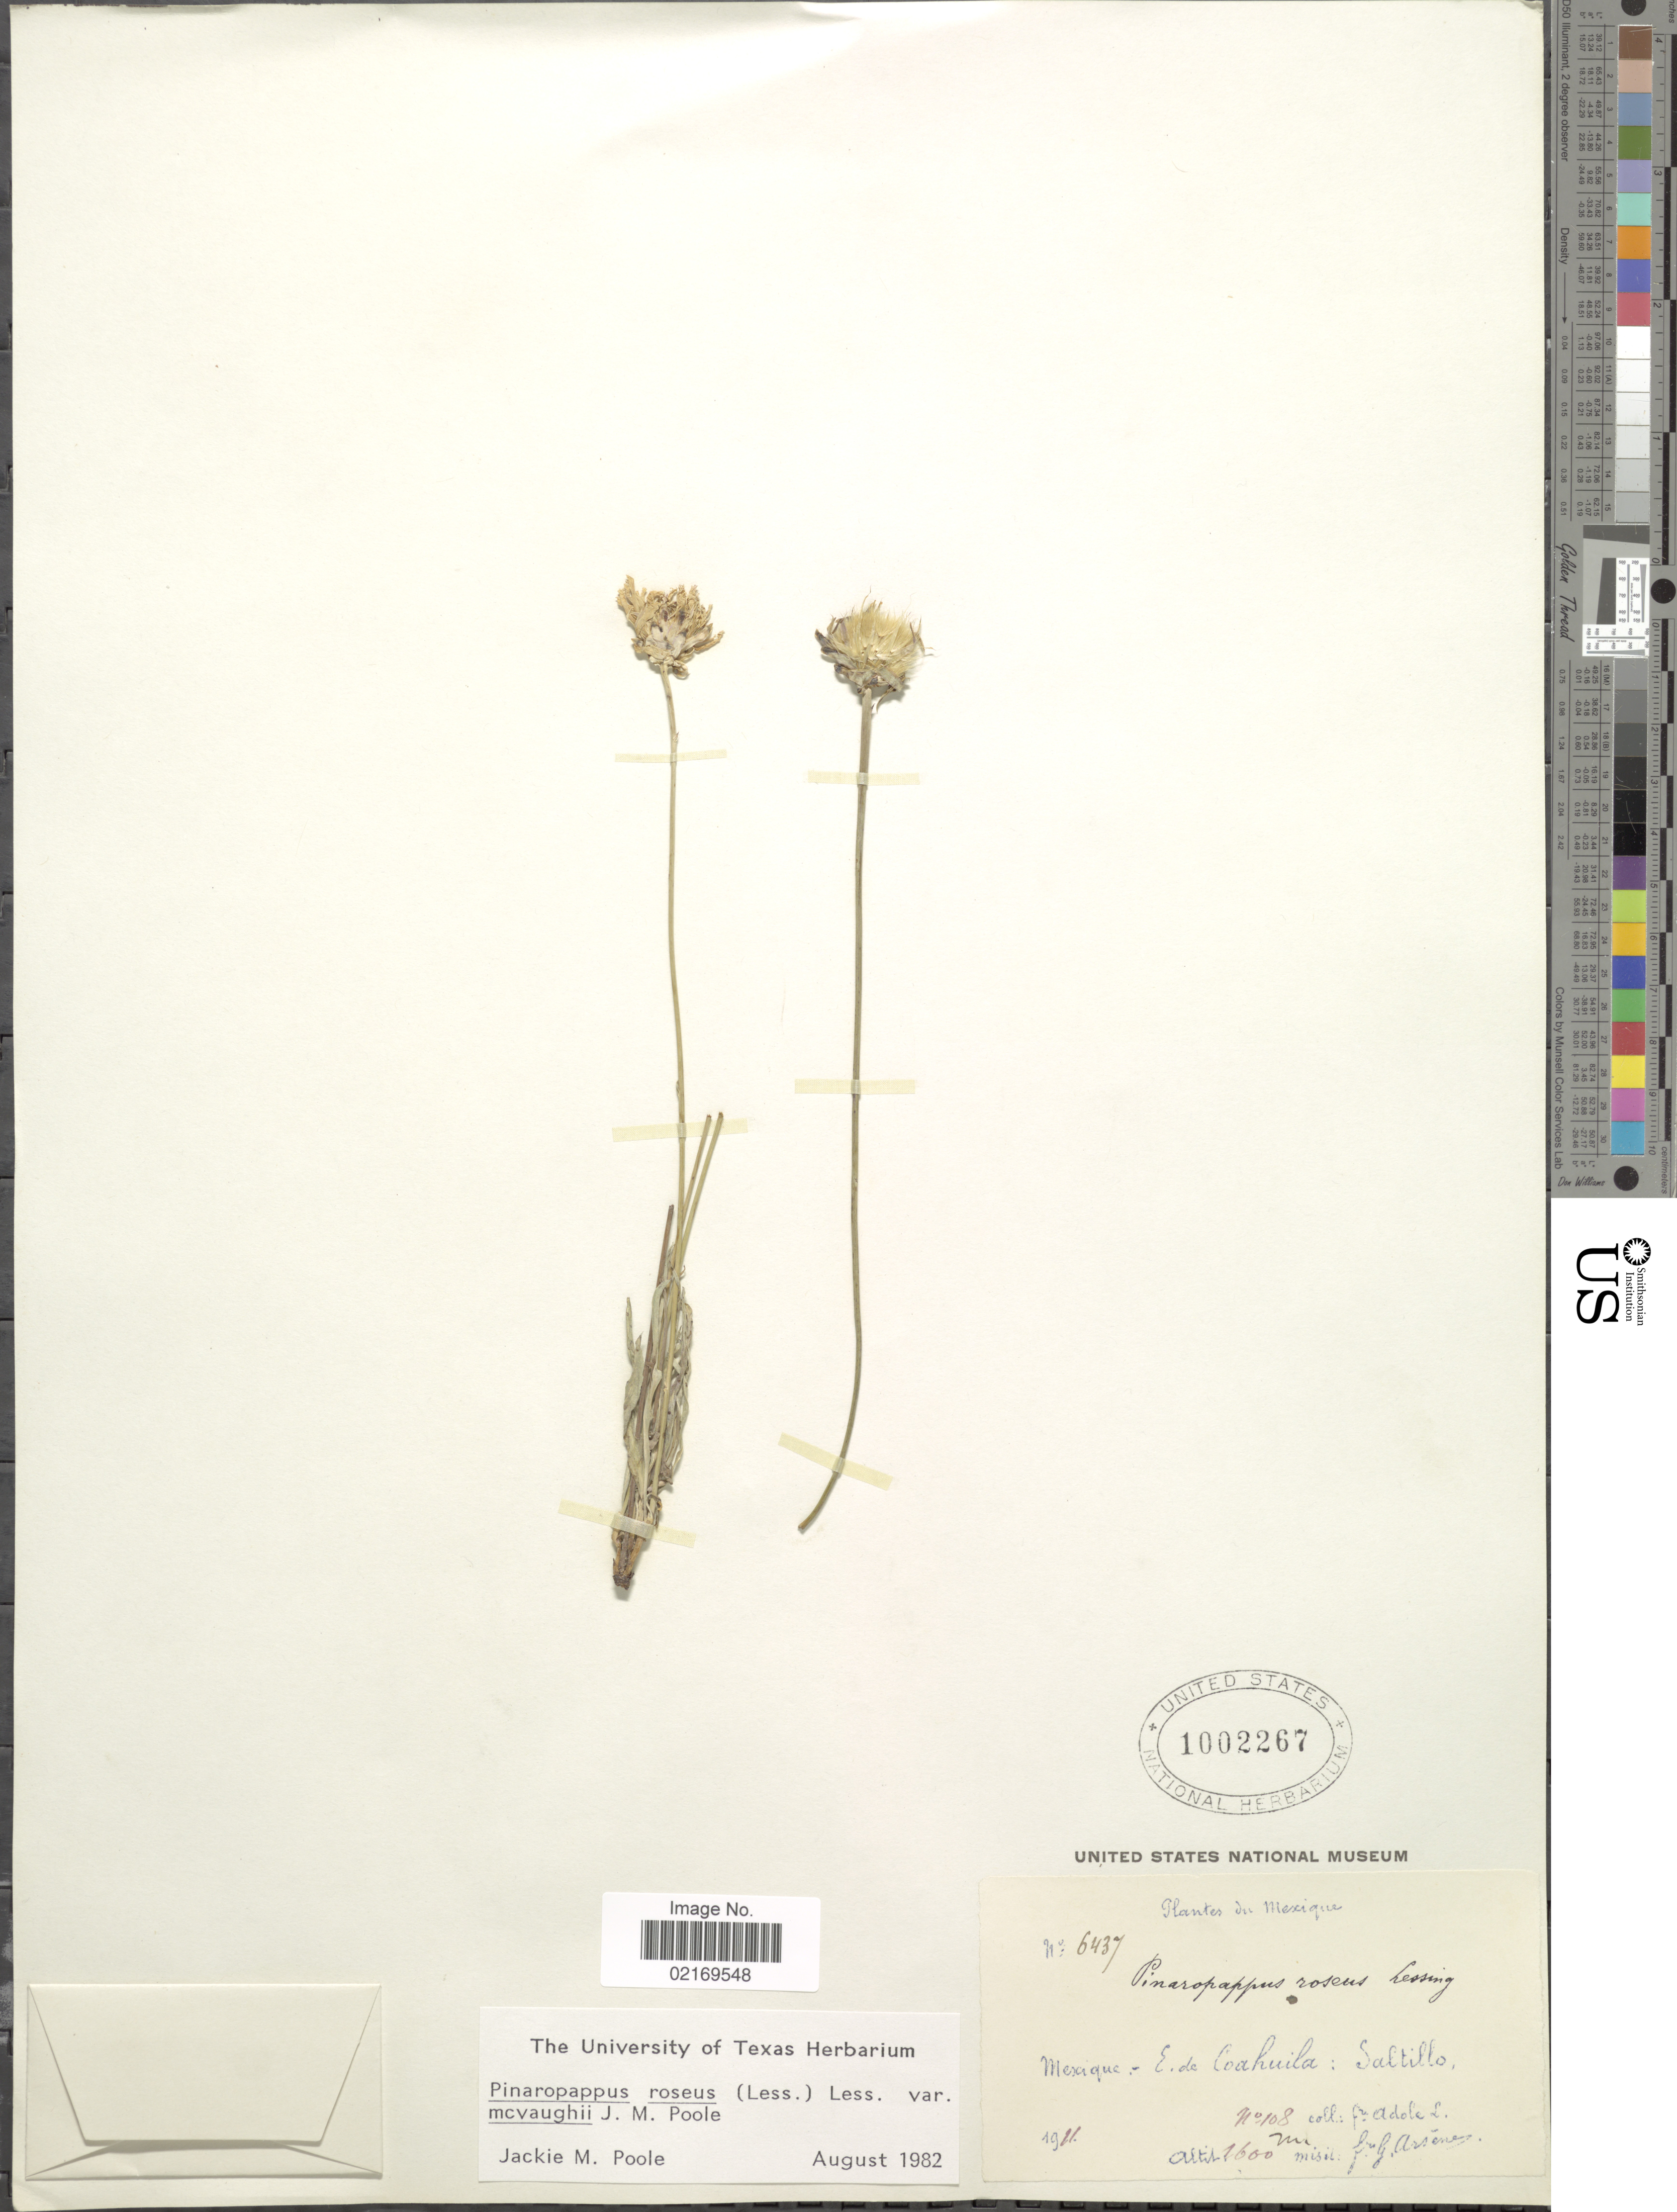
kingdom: Plantae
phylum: Tracheophyta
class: Magnoliopsida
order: Asterales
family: Asteraceae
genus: Pinaropappus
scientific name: Pinaropappus roseus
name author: Less.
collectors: Bro. Adole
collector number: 108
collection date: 1921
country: Mexico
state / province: Coahuila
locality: E. de Coahuila: Saltillo.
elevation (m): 1600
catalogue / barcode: US 1002267